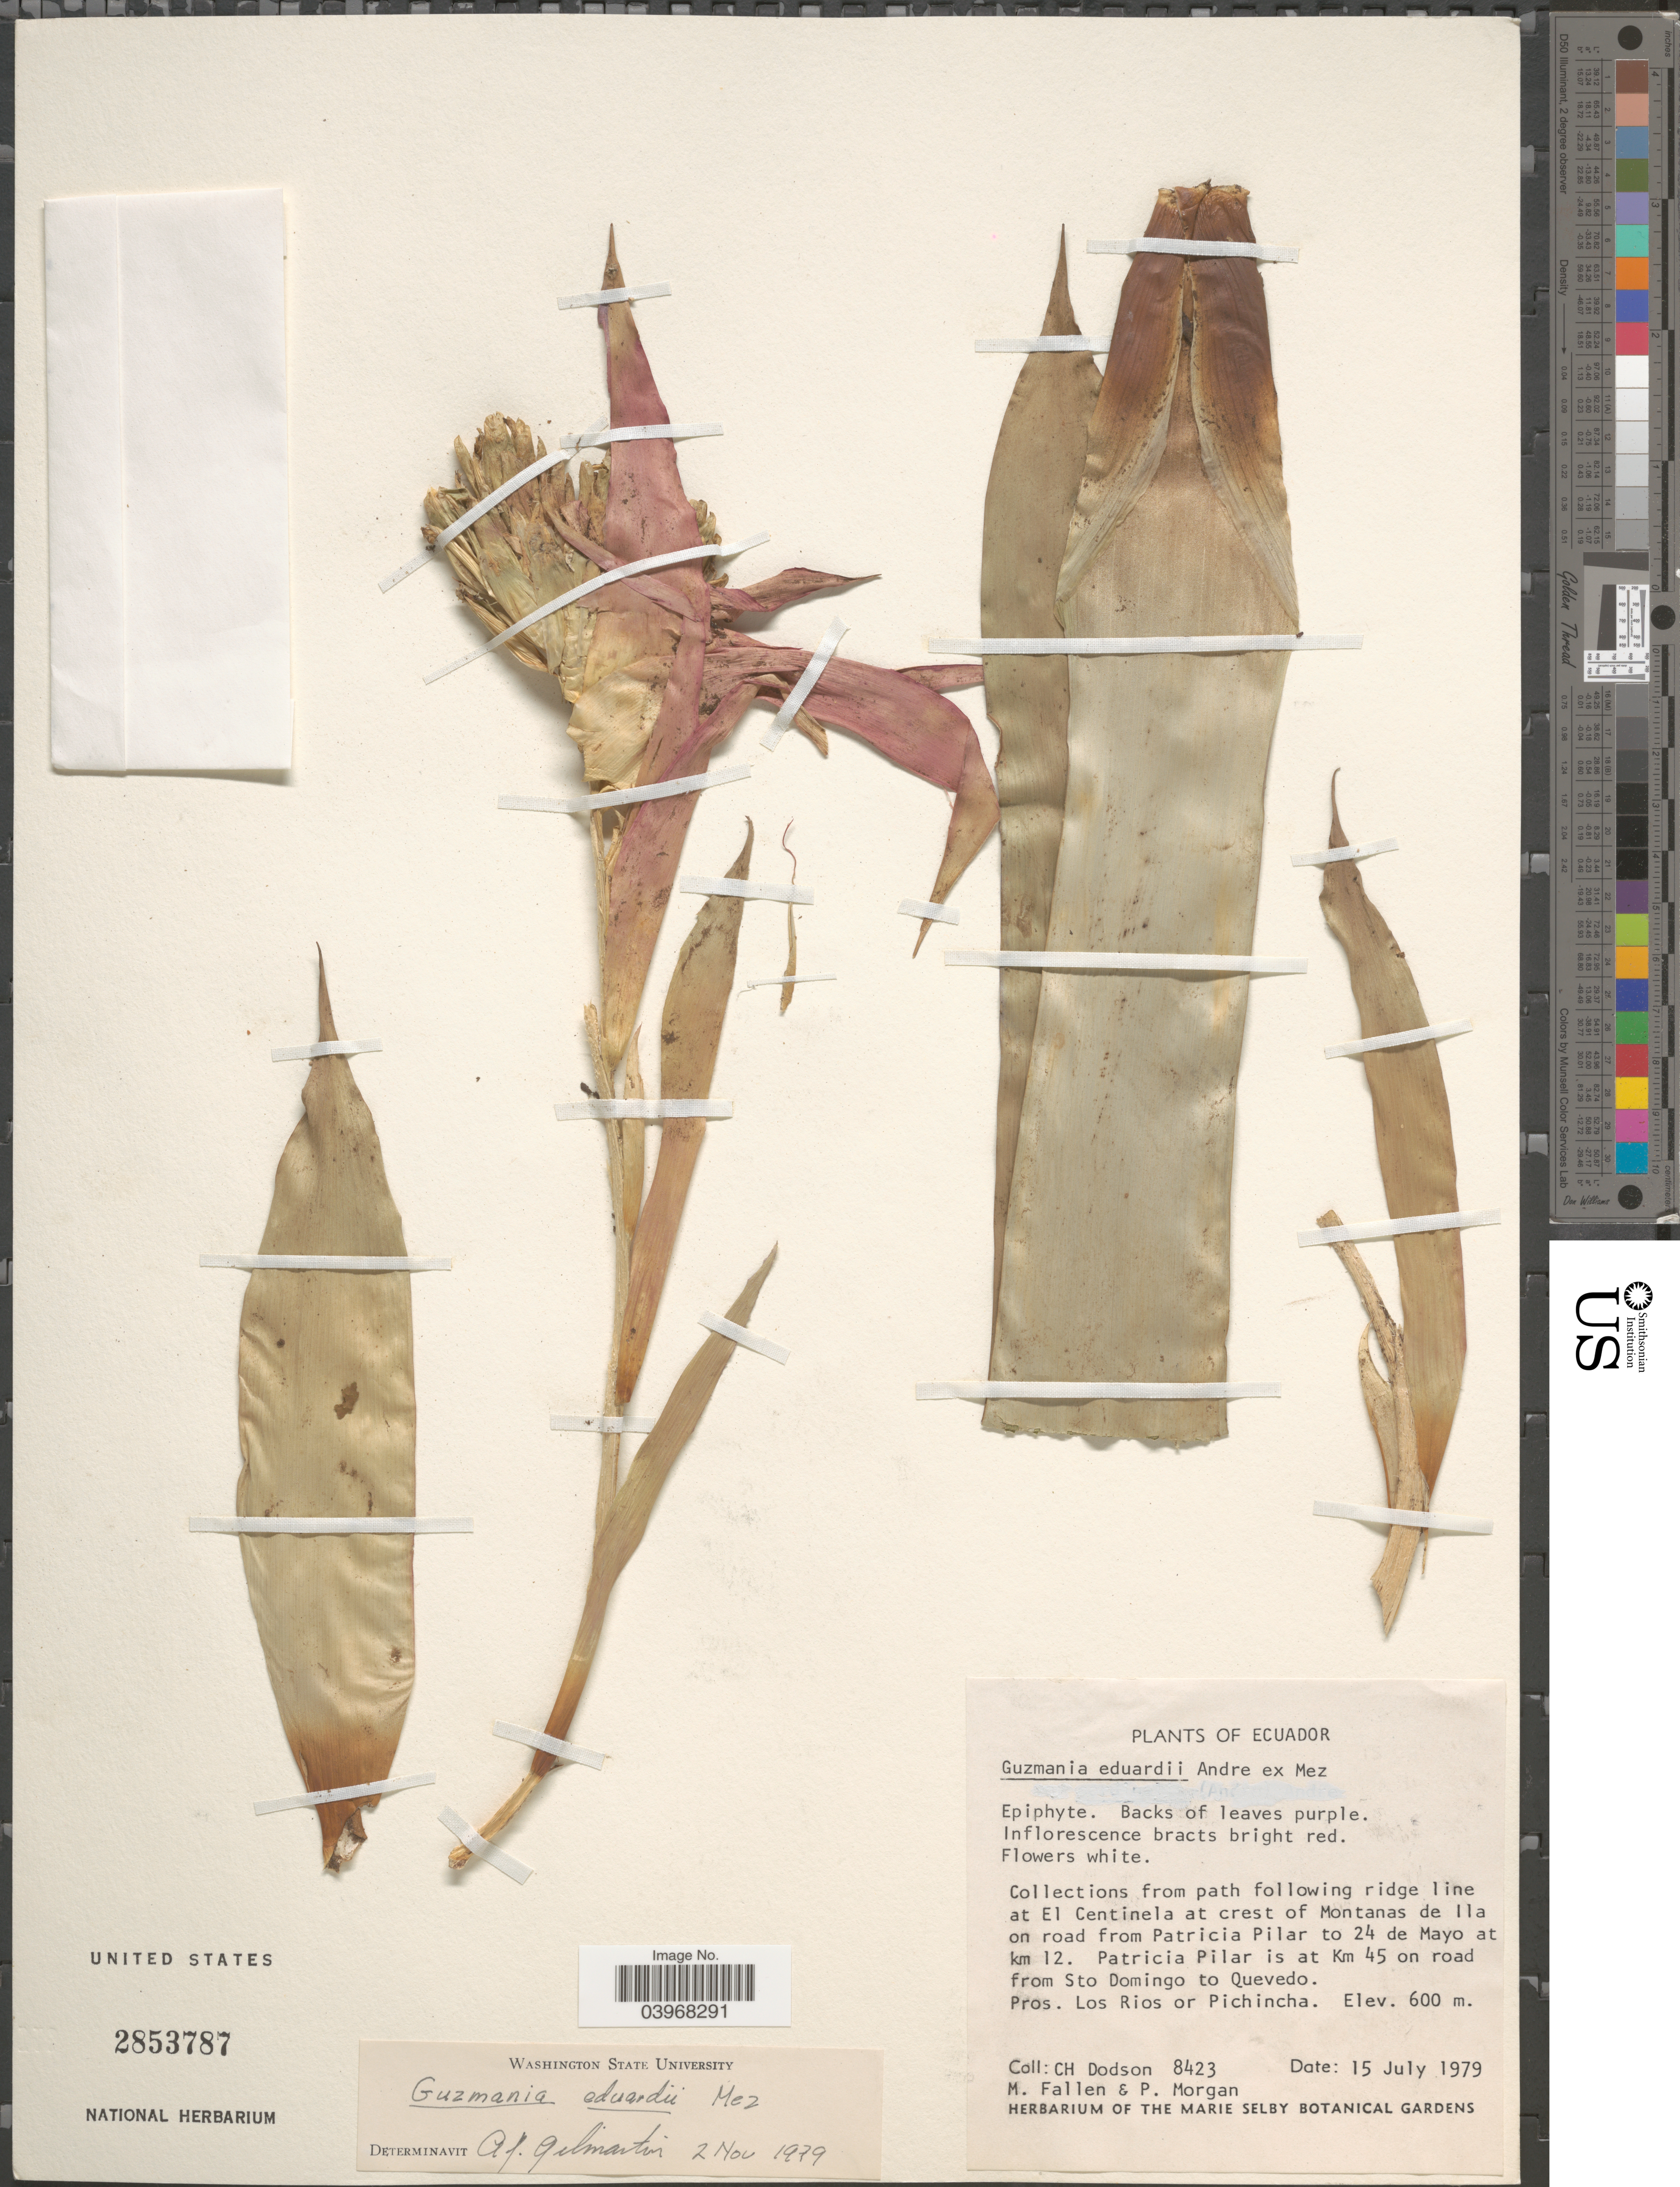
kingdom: Plantae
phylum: Tracheophyta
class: Liliopsida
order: Poales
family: Bromeliaceae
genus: Guzmania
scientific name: Guzmania duardi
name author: André ex Mez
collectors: C. H. Dodson, M. Fallen & P. Morgan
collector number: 8423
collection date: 1979-07-15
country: Ecuador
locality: At El Centinela at crest of Montanas de Ila on road from Patricia Pilar to 24 de Mayo at km 12. Patricia Pilar is at Km 45 on road from Sto Domingo to Quevedo. Prov. Los Rios or Pichincha.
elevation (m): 600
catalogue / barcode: US 2853787